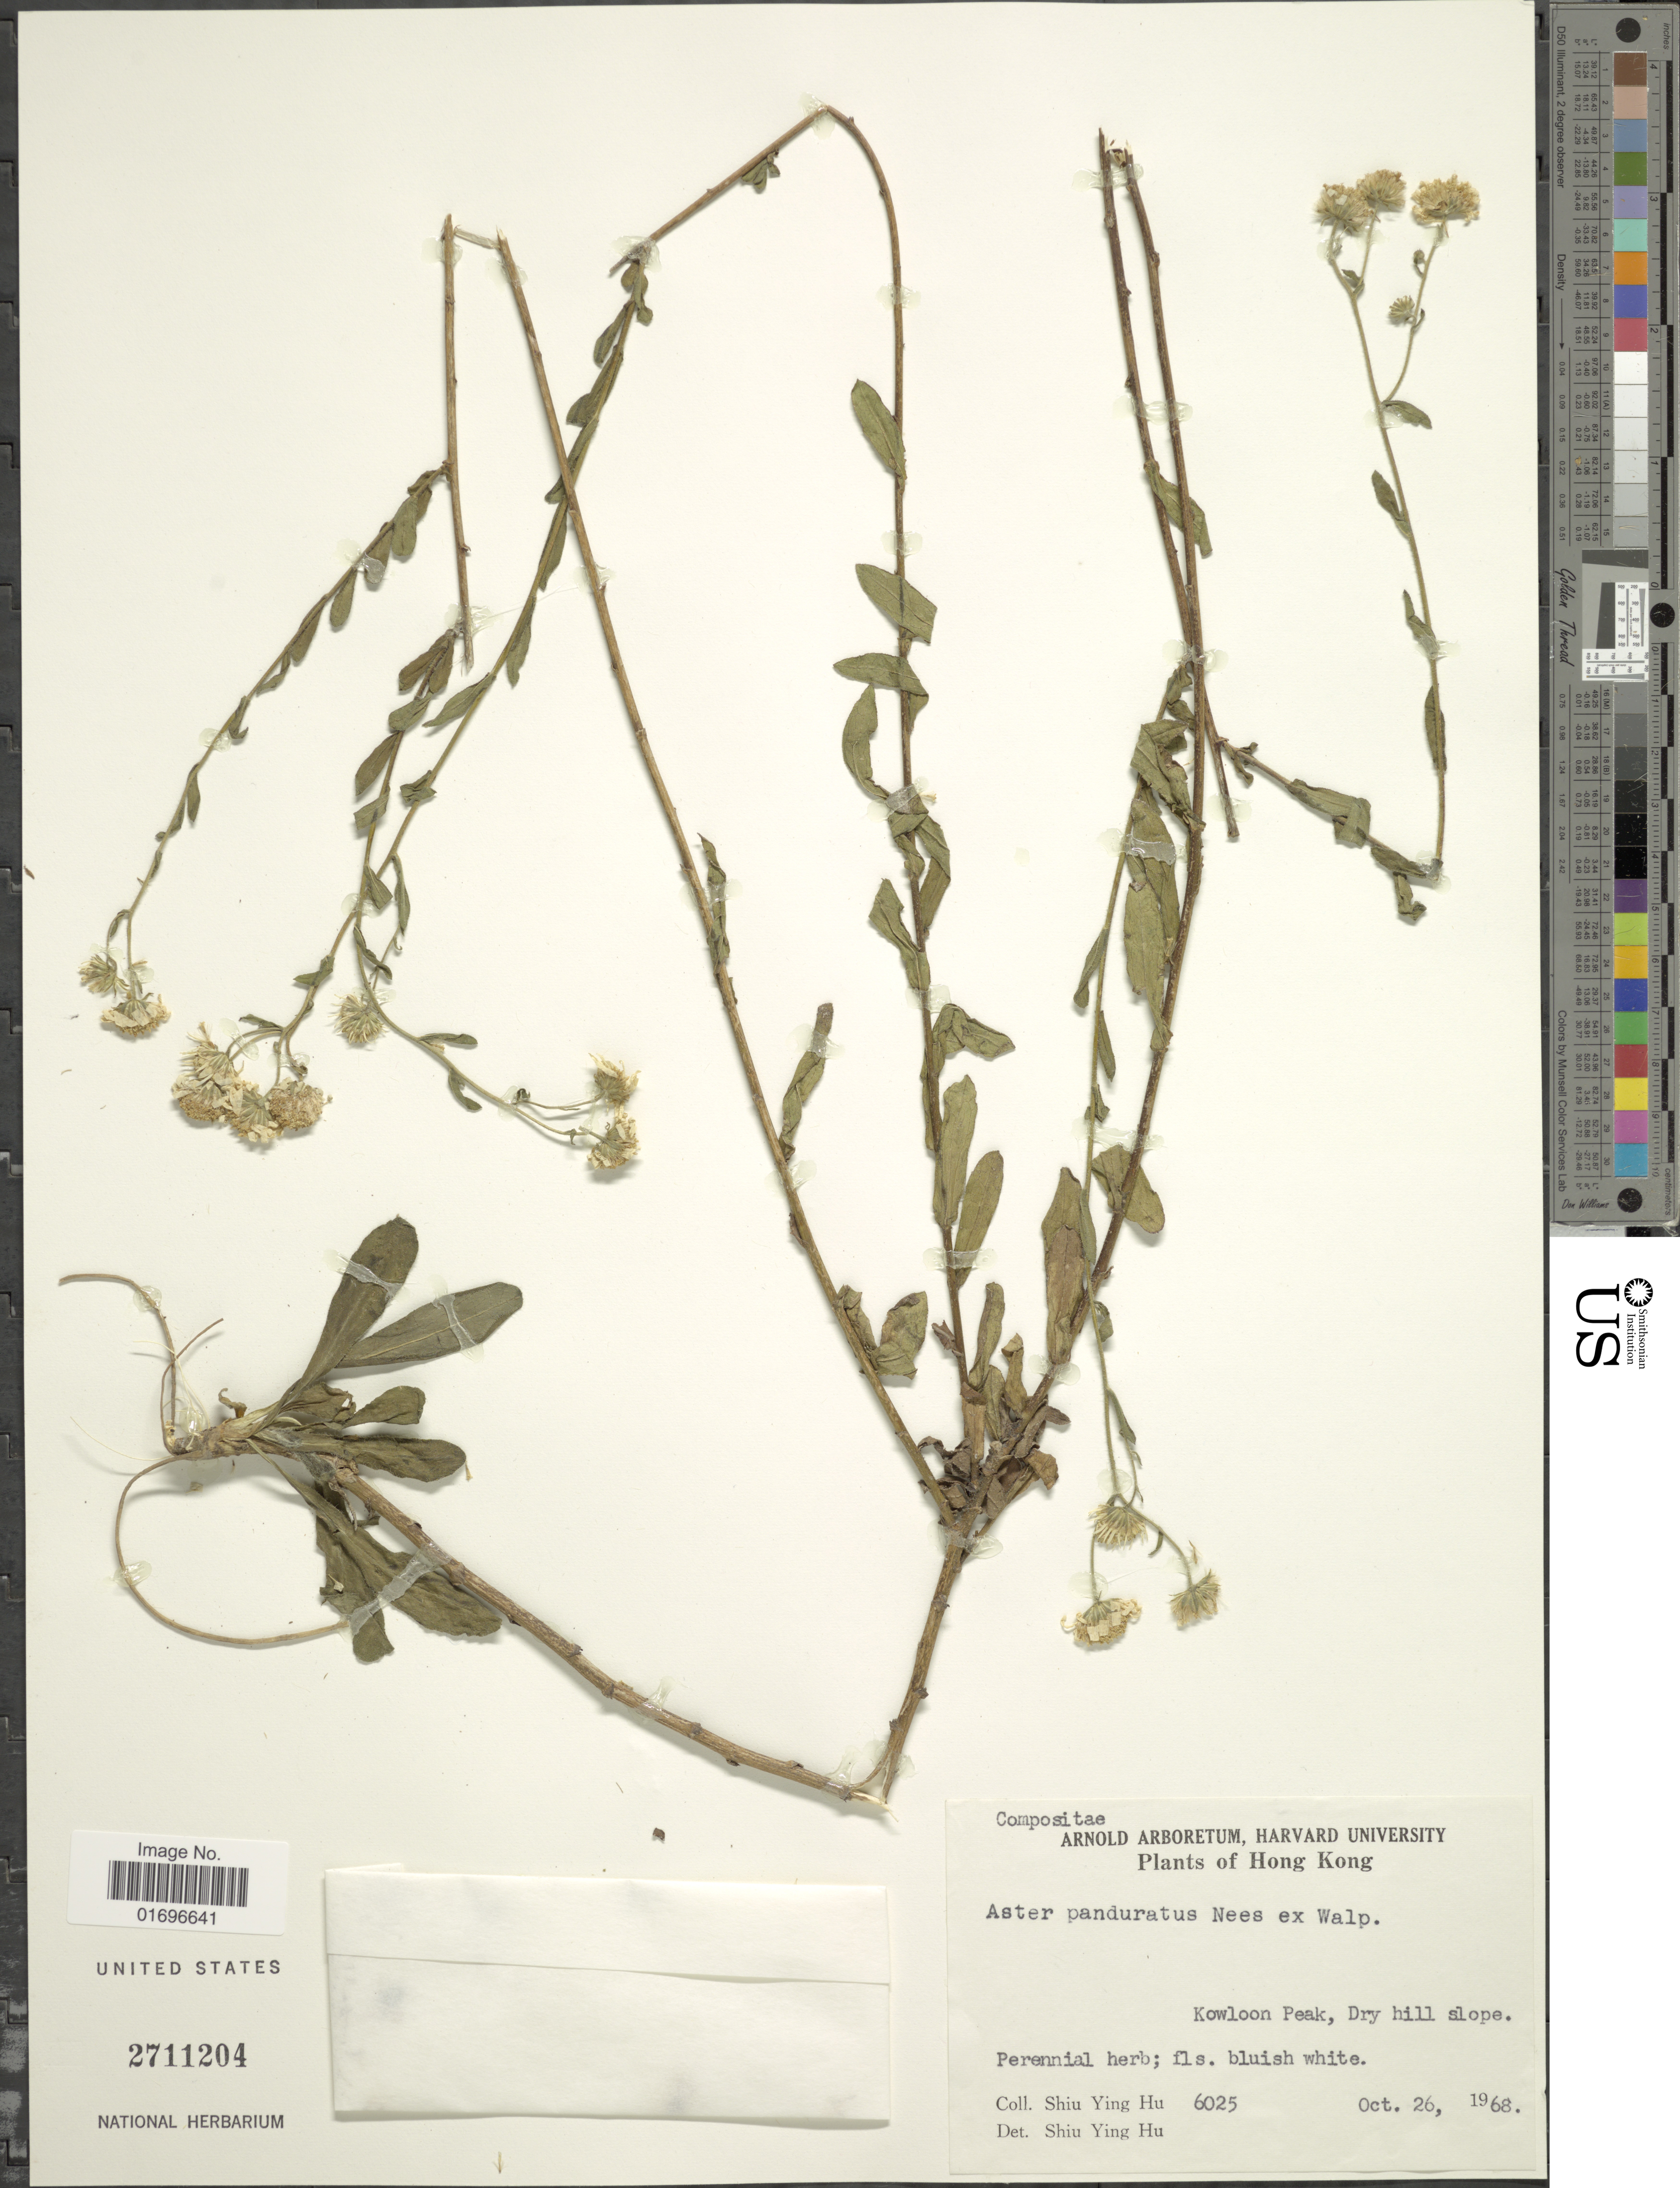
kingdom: Plantae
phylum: Tracheophyta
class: Magnoliopsida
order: Asterales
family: Asteraceae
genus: Aster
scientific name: Aster panduratus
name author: Nees ex Walp.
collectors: S. Y. Hu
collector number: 6025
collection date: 1968-10-26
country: China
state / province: Hong Kong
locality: Hong Kong. Kowloon Peak, Dry hill slope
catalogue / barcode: US 2711204